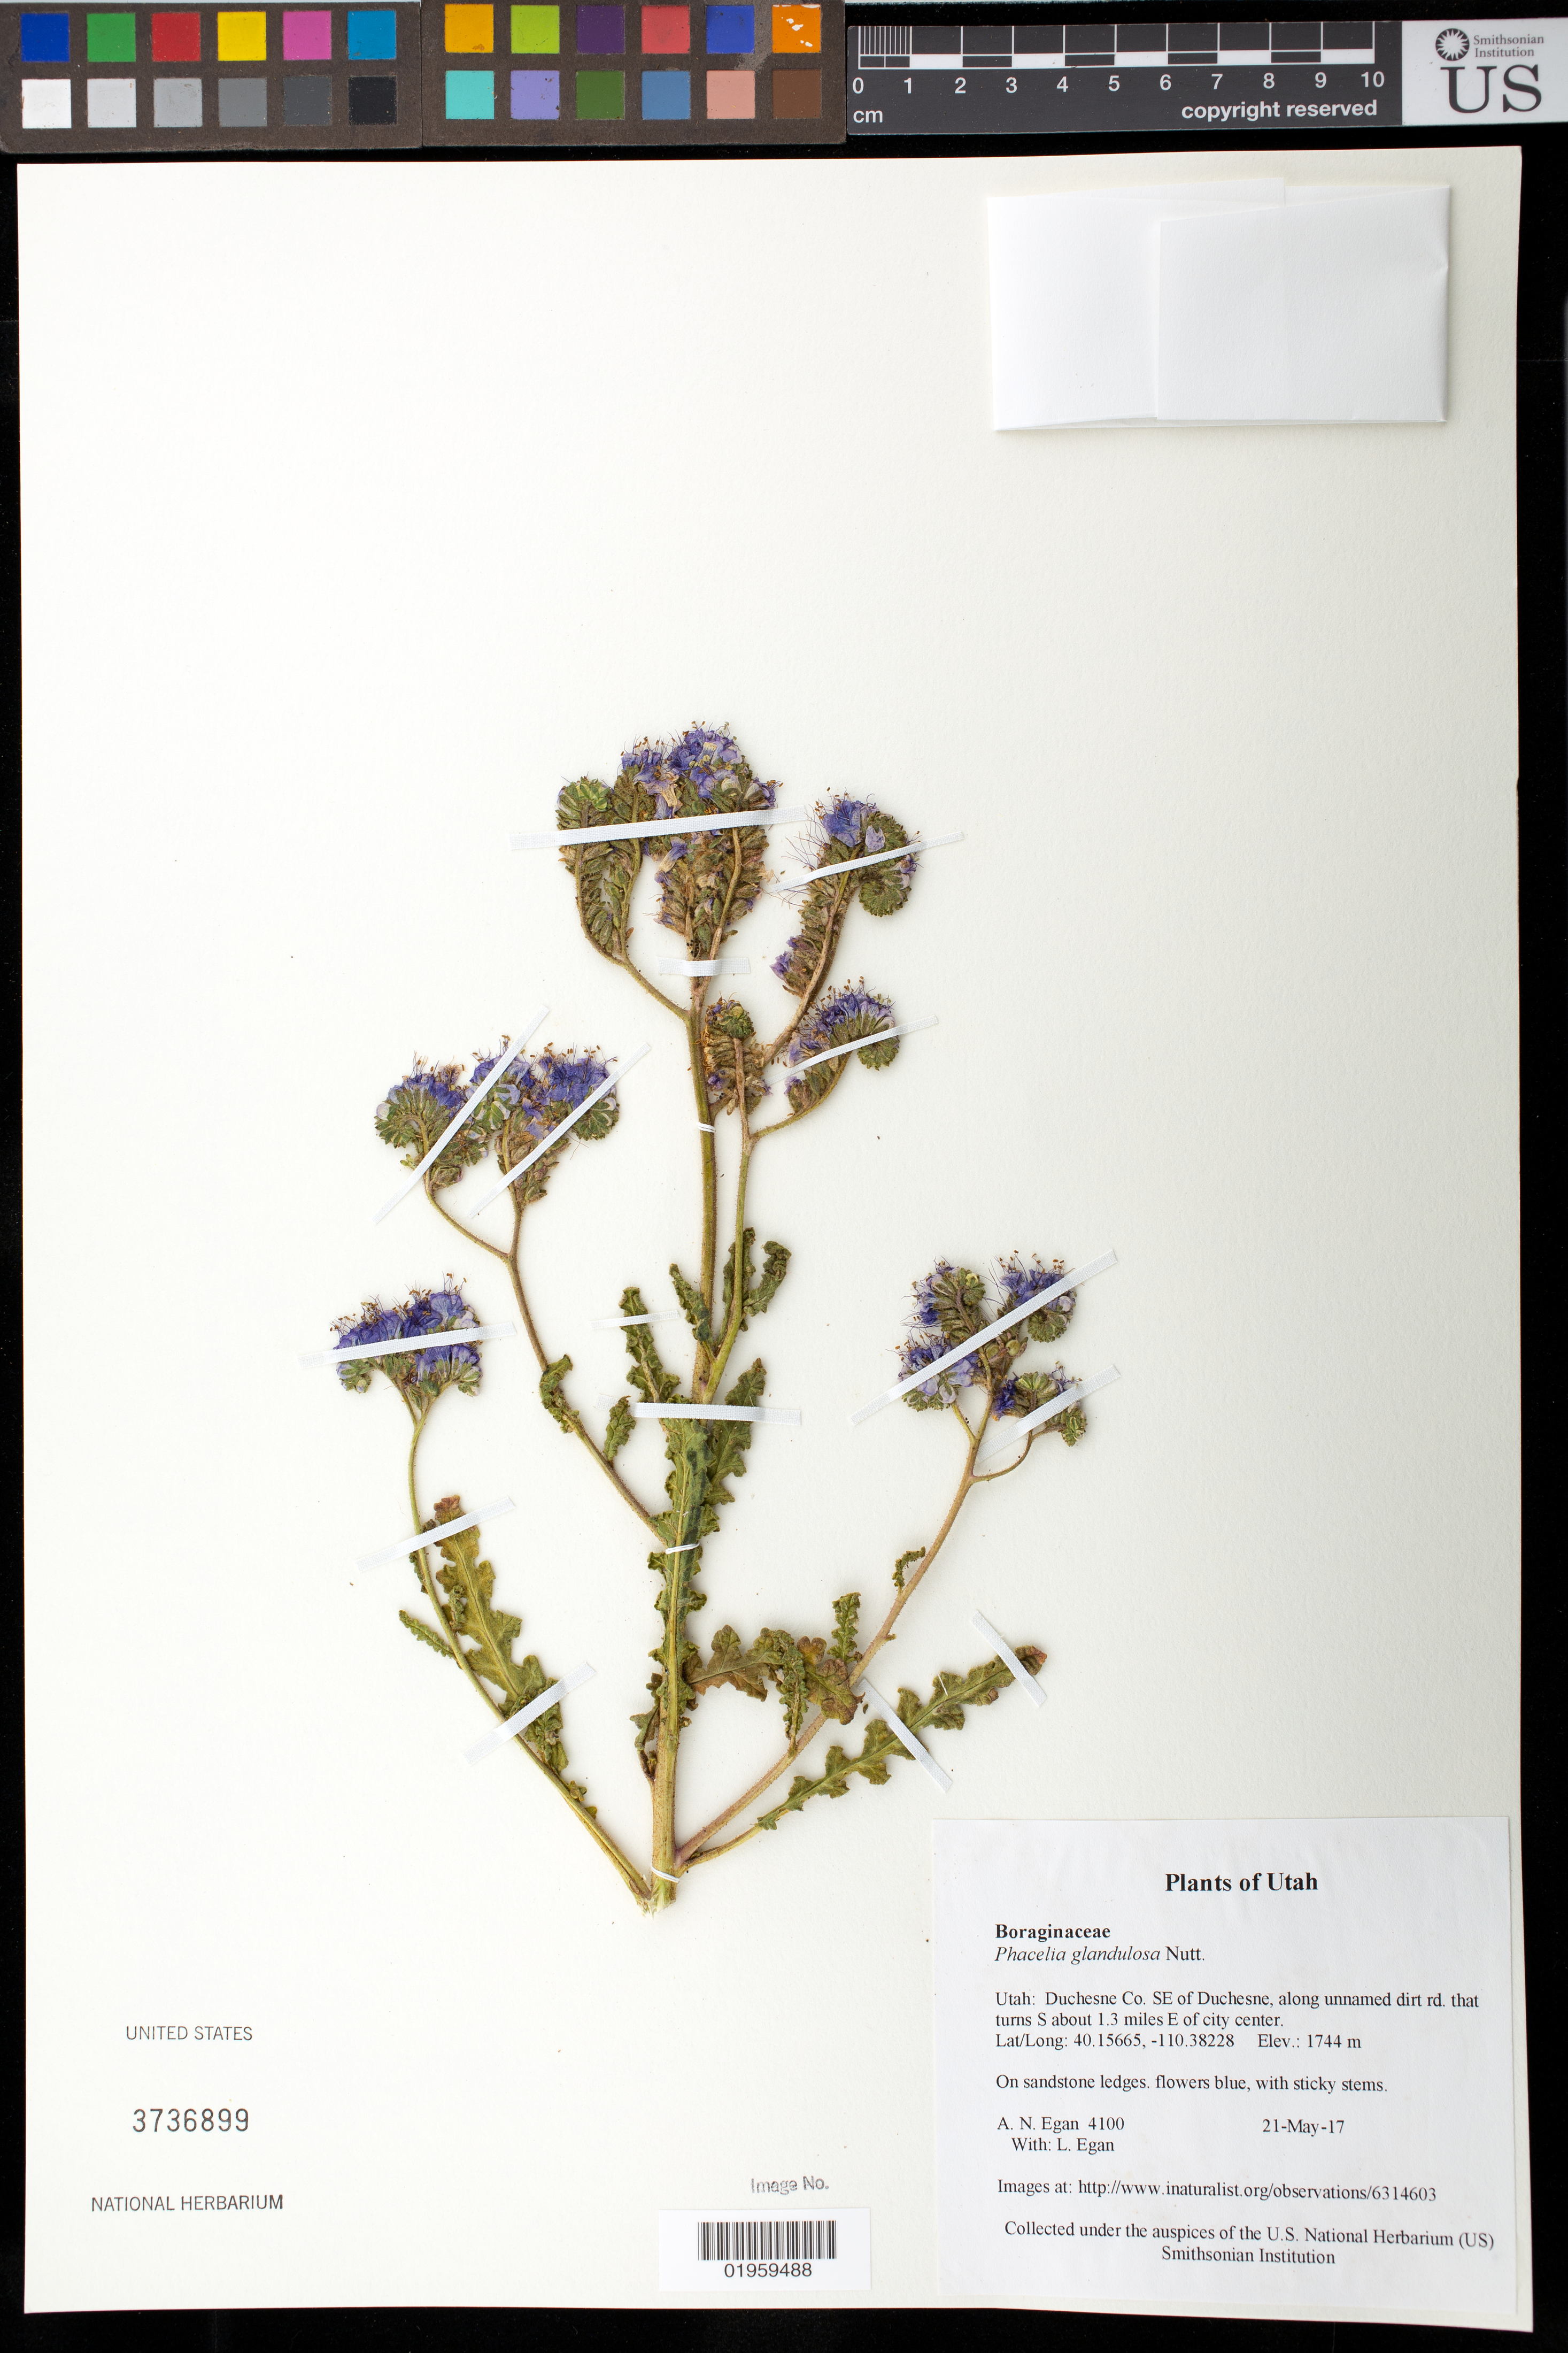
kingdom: Plantae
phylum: Tracheophyta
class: Magnoliopsida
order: Boraginales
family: Hydrophyllaceae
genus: Phacelia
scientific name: Phacelia glandulosa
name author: Nutt.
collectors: A. N. Egan & L. Egan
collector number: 4100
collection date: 2017-05-21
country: United States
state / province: Utah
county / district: Duchesne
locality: SE of Duchesne, along unnamed dirt rd. that turns S about 1.3 miles E of city center.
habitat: On sandstone ledges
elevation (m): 1744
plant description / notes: http://www.inaturalist.org/observations/6314603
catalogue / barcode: US 3736899